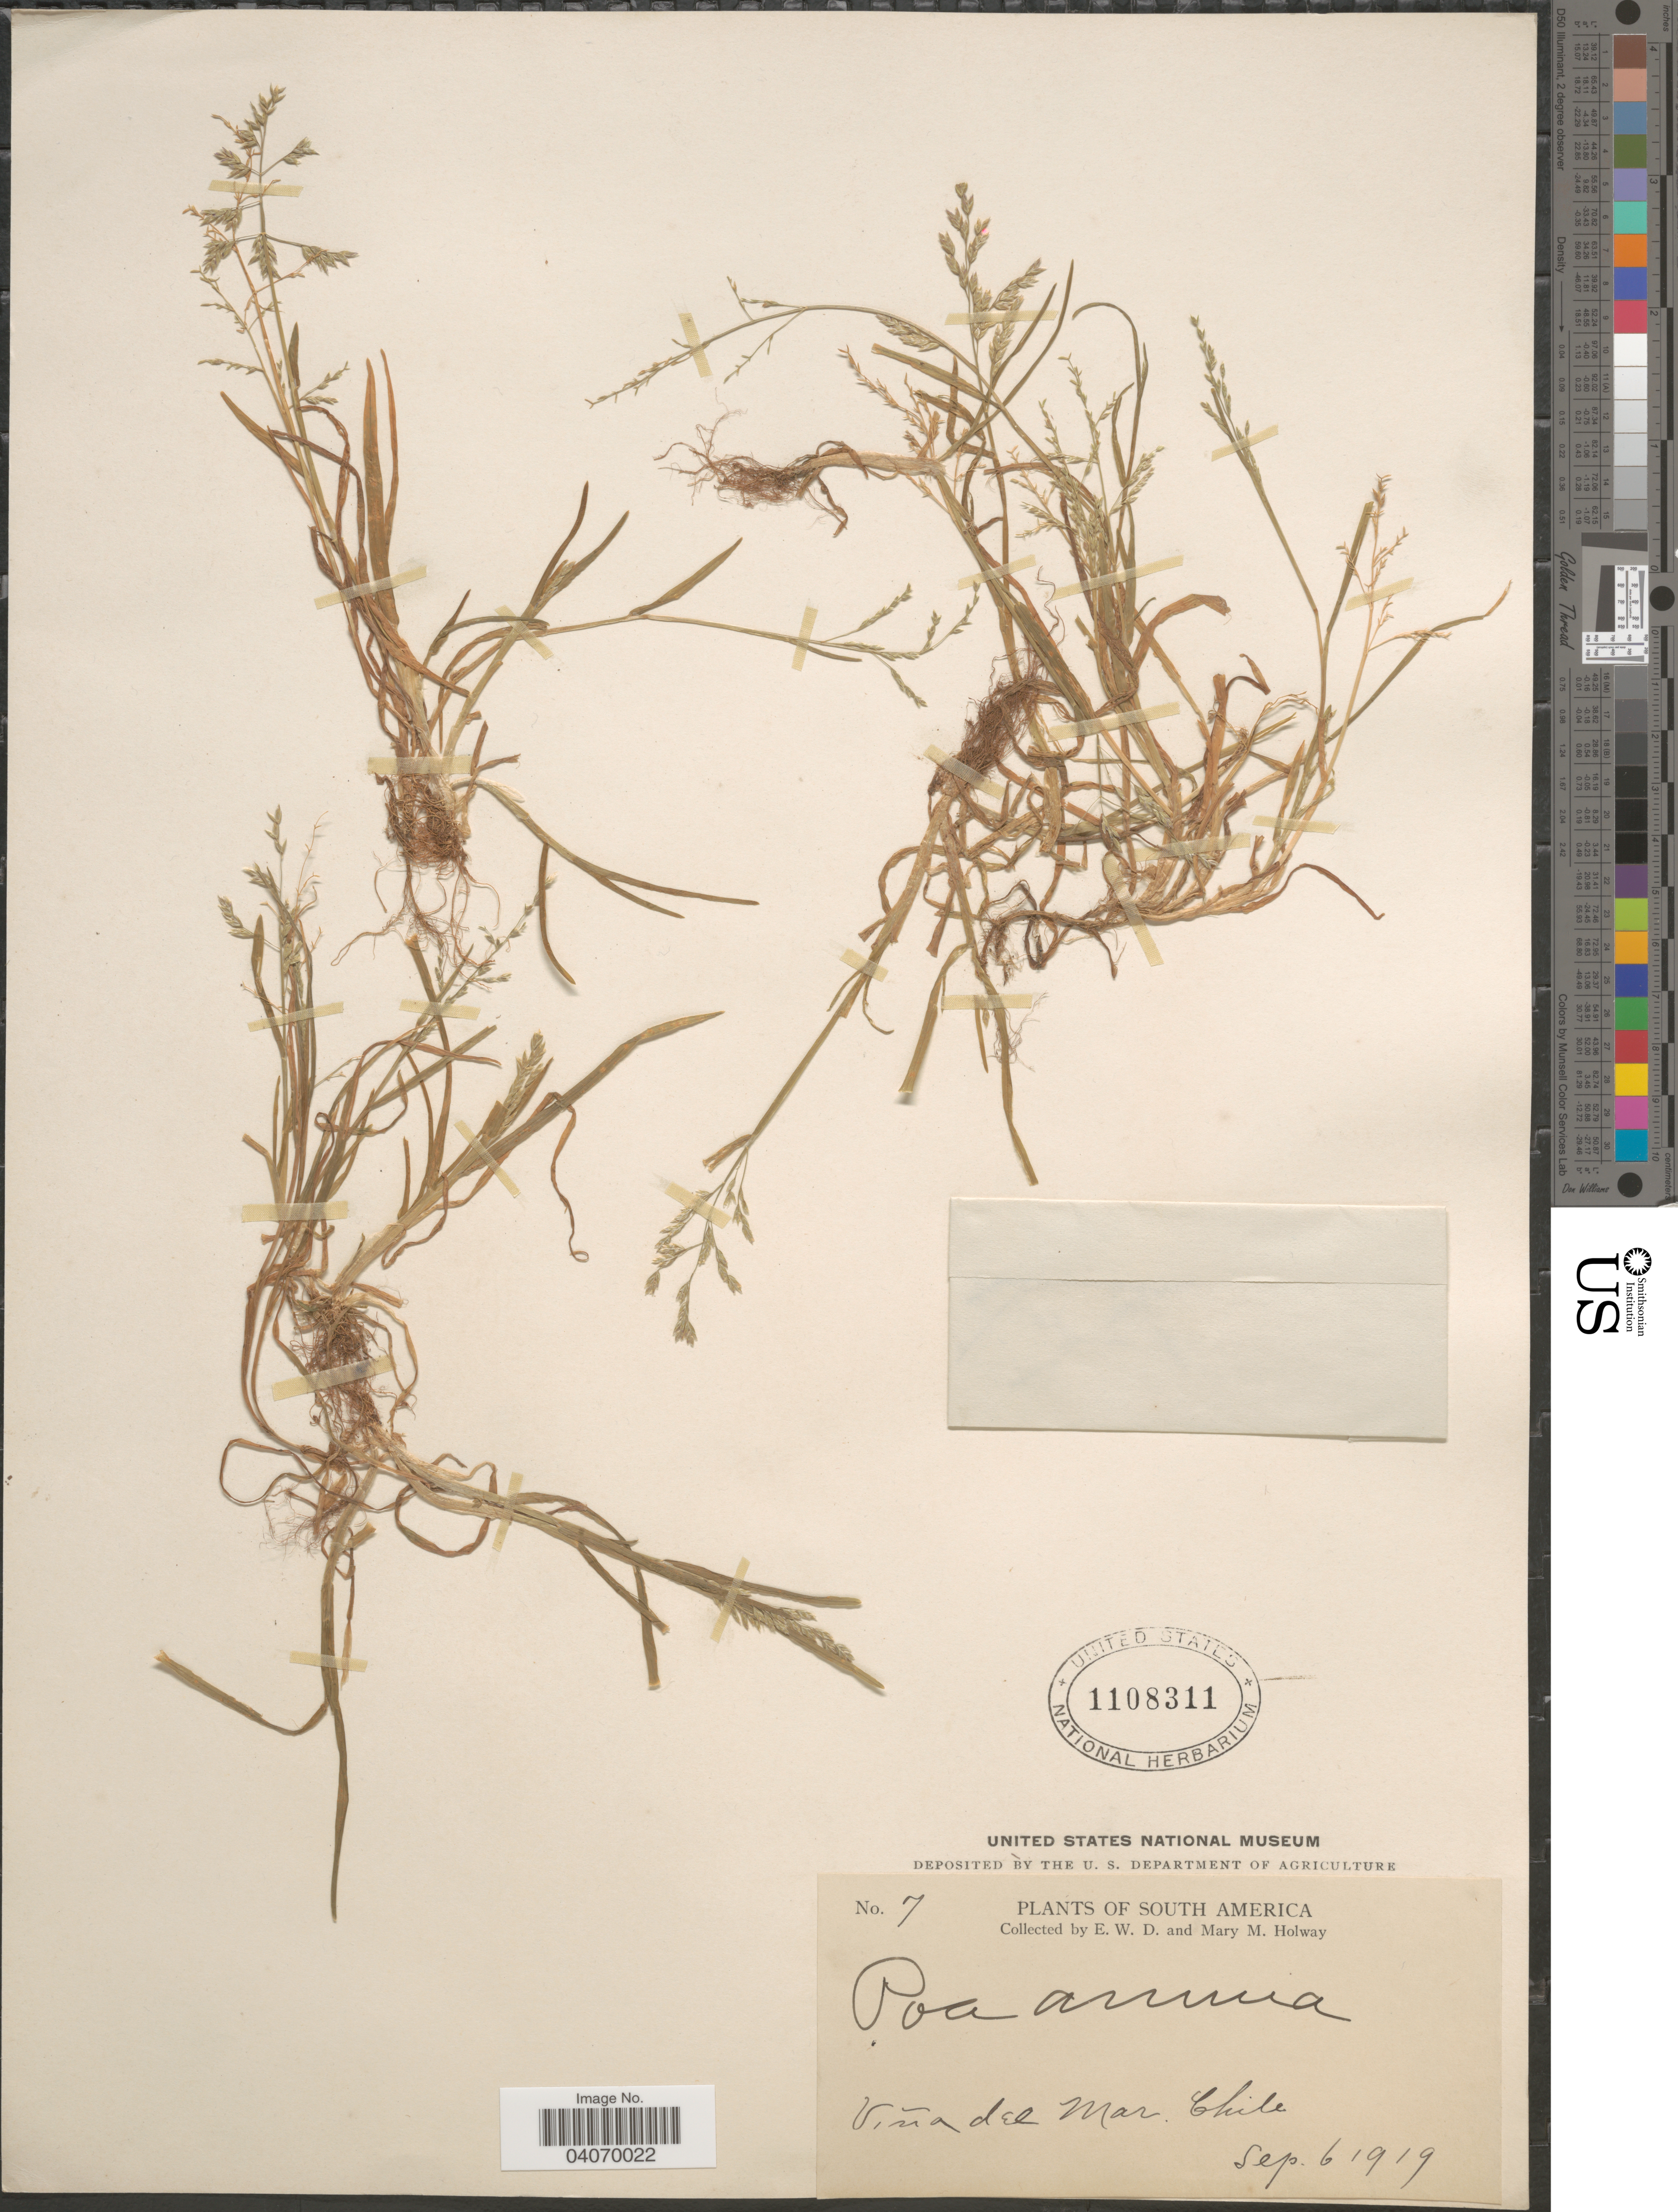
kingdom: Plantae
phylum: Tracheophyta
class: Liliopsida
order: Poales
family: Poaceae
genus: Poa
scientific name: Poa annua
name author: L.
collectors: E. W. D. Holway & M. M. Holway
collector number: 7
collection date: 1919-09-06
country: Chile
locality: Viña del Mar.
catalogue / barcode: US 1108311